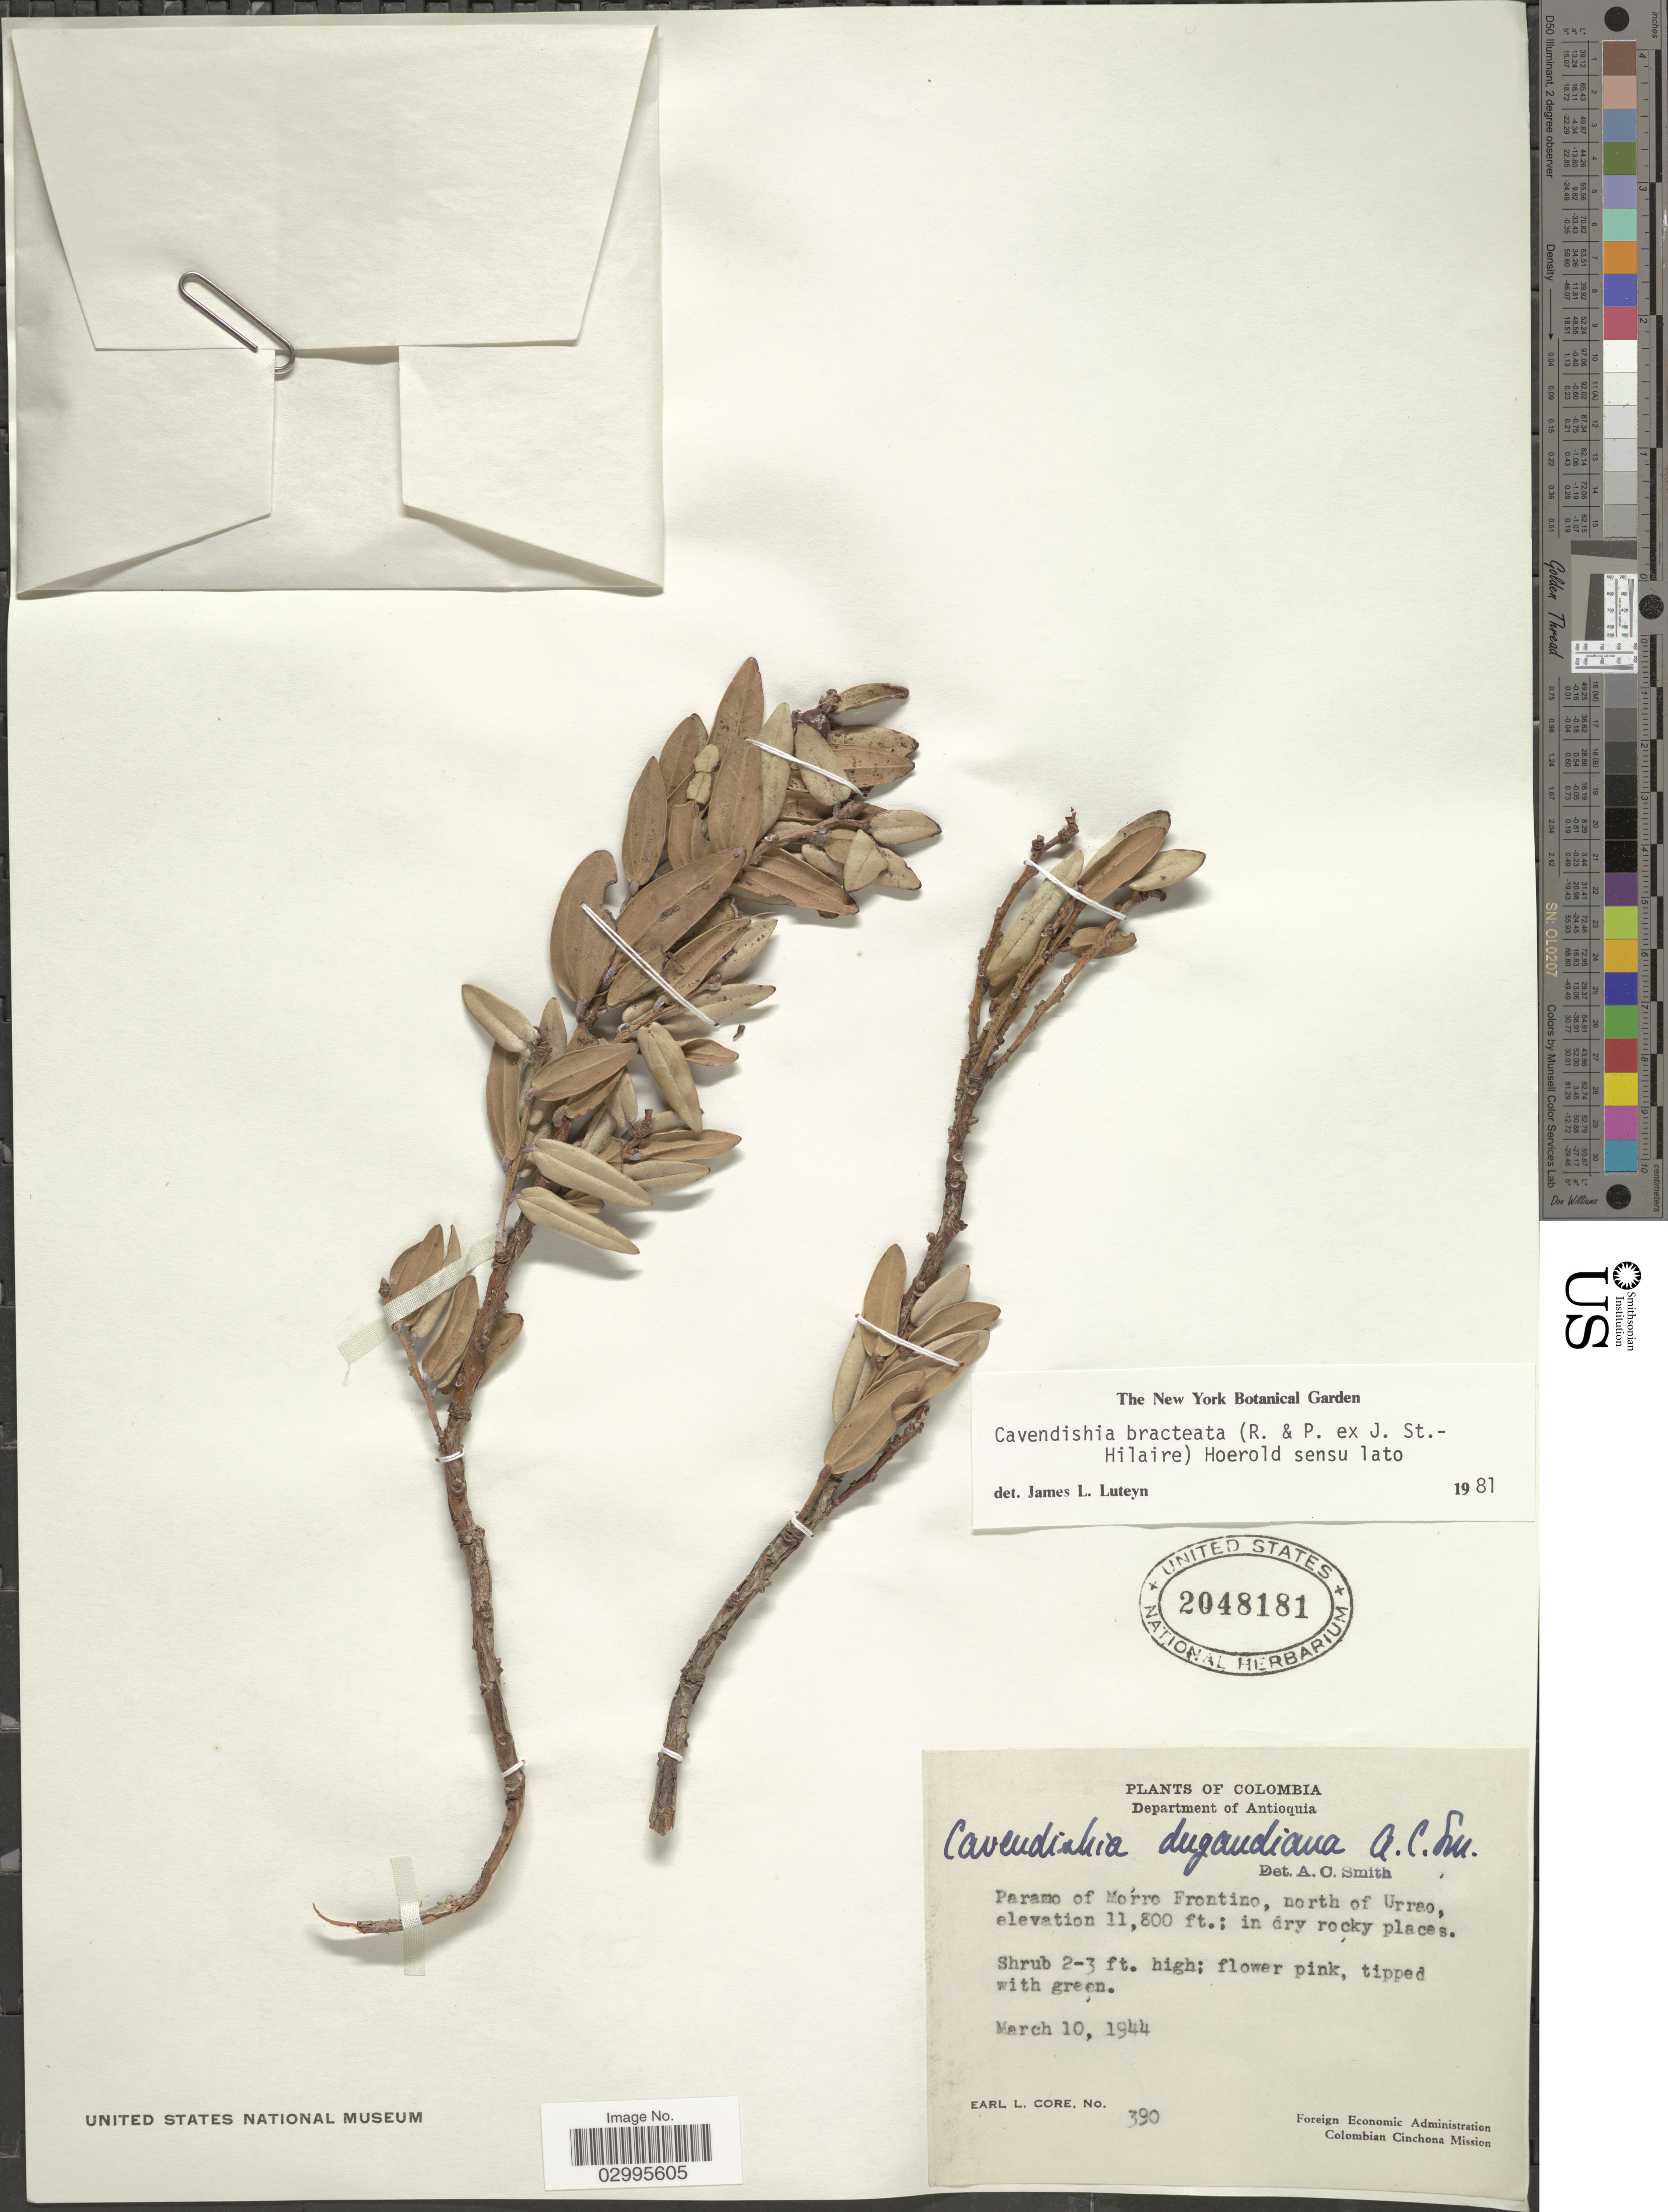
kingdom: Plantae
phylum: Tracheophyta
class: Magnoliopsida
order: Ericales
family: Ericaceae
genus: Cavendishia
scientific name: Cavendishia bracteata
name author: (Ruiz & Pav. ex J. St.-Hil.) Hoerold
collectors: E. Core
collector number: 390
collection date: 1944-03-10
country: Colombia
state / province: Antioquia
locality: Departamento de Antioquia. Paramo of Morro Frontino, north of Urrao.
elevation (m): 3597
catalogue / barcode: US 2048181